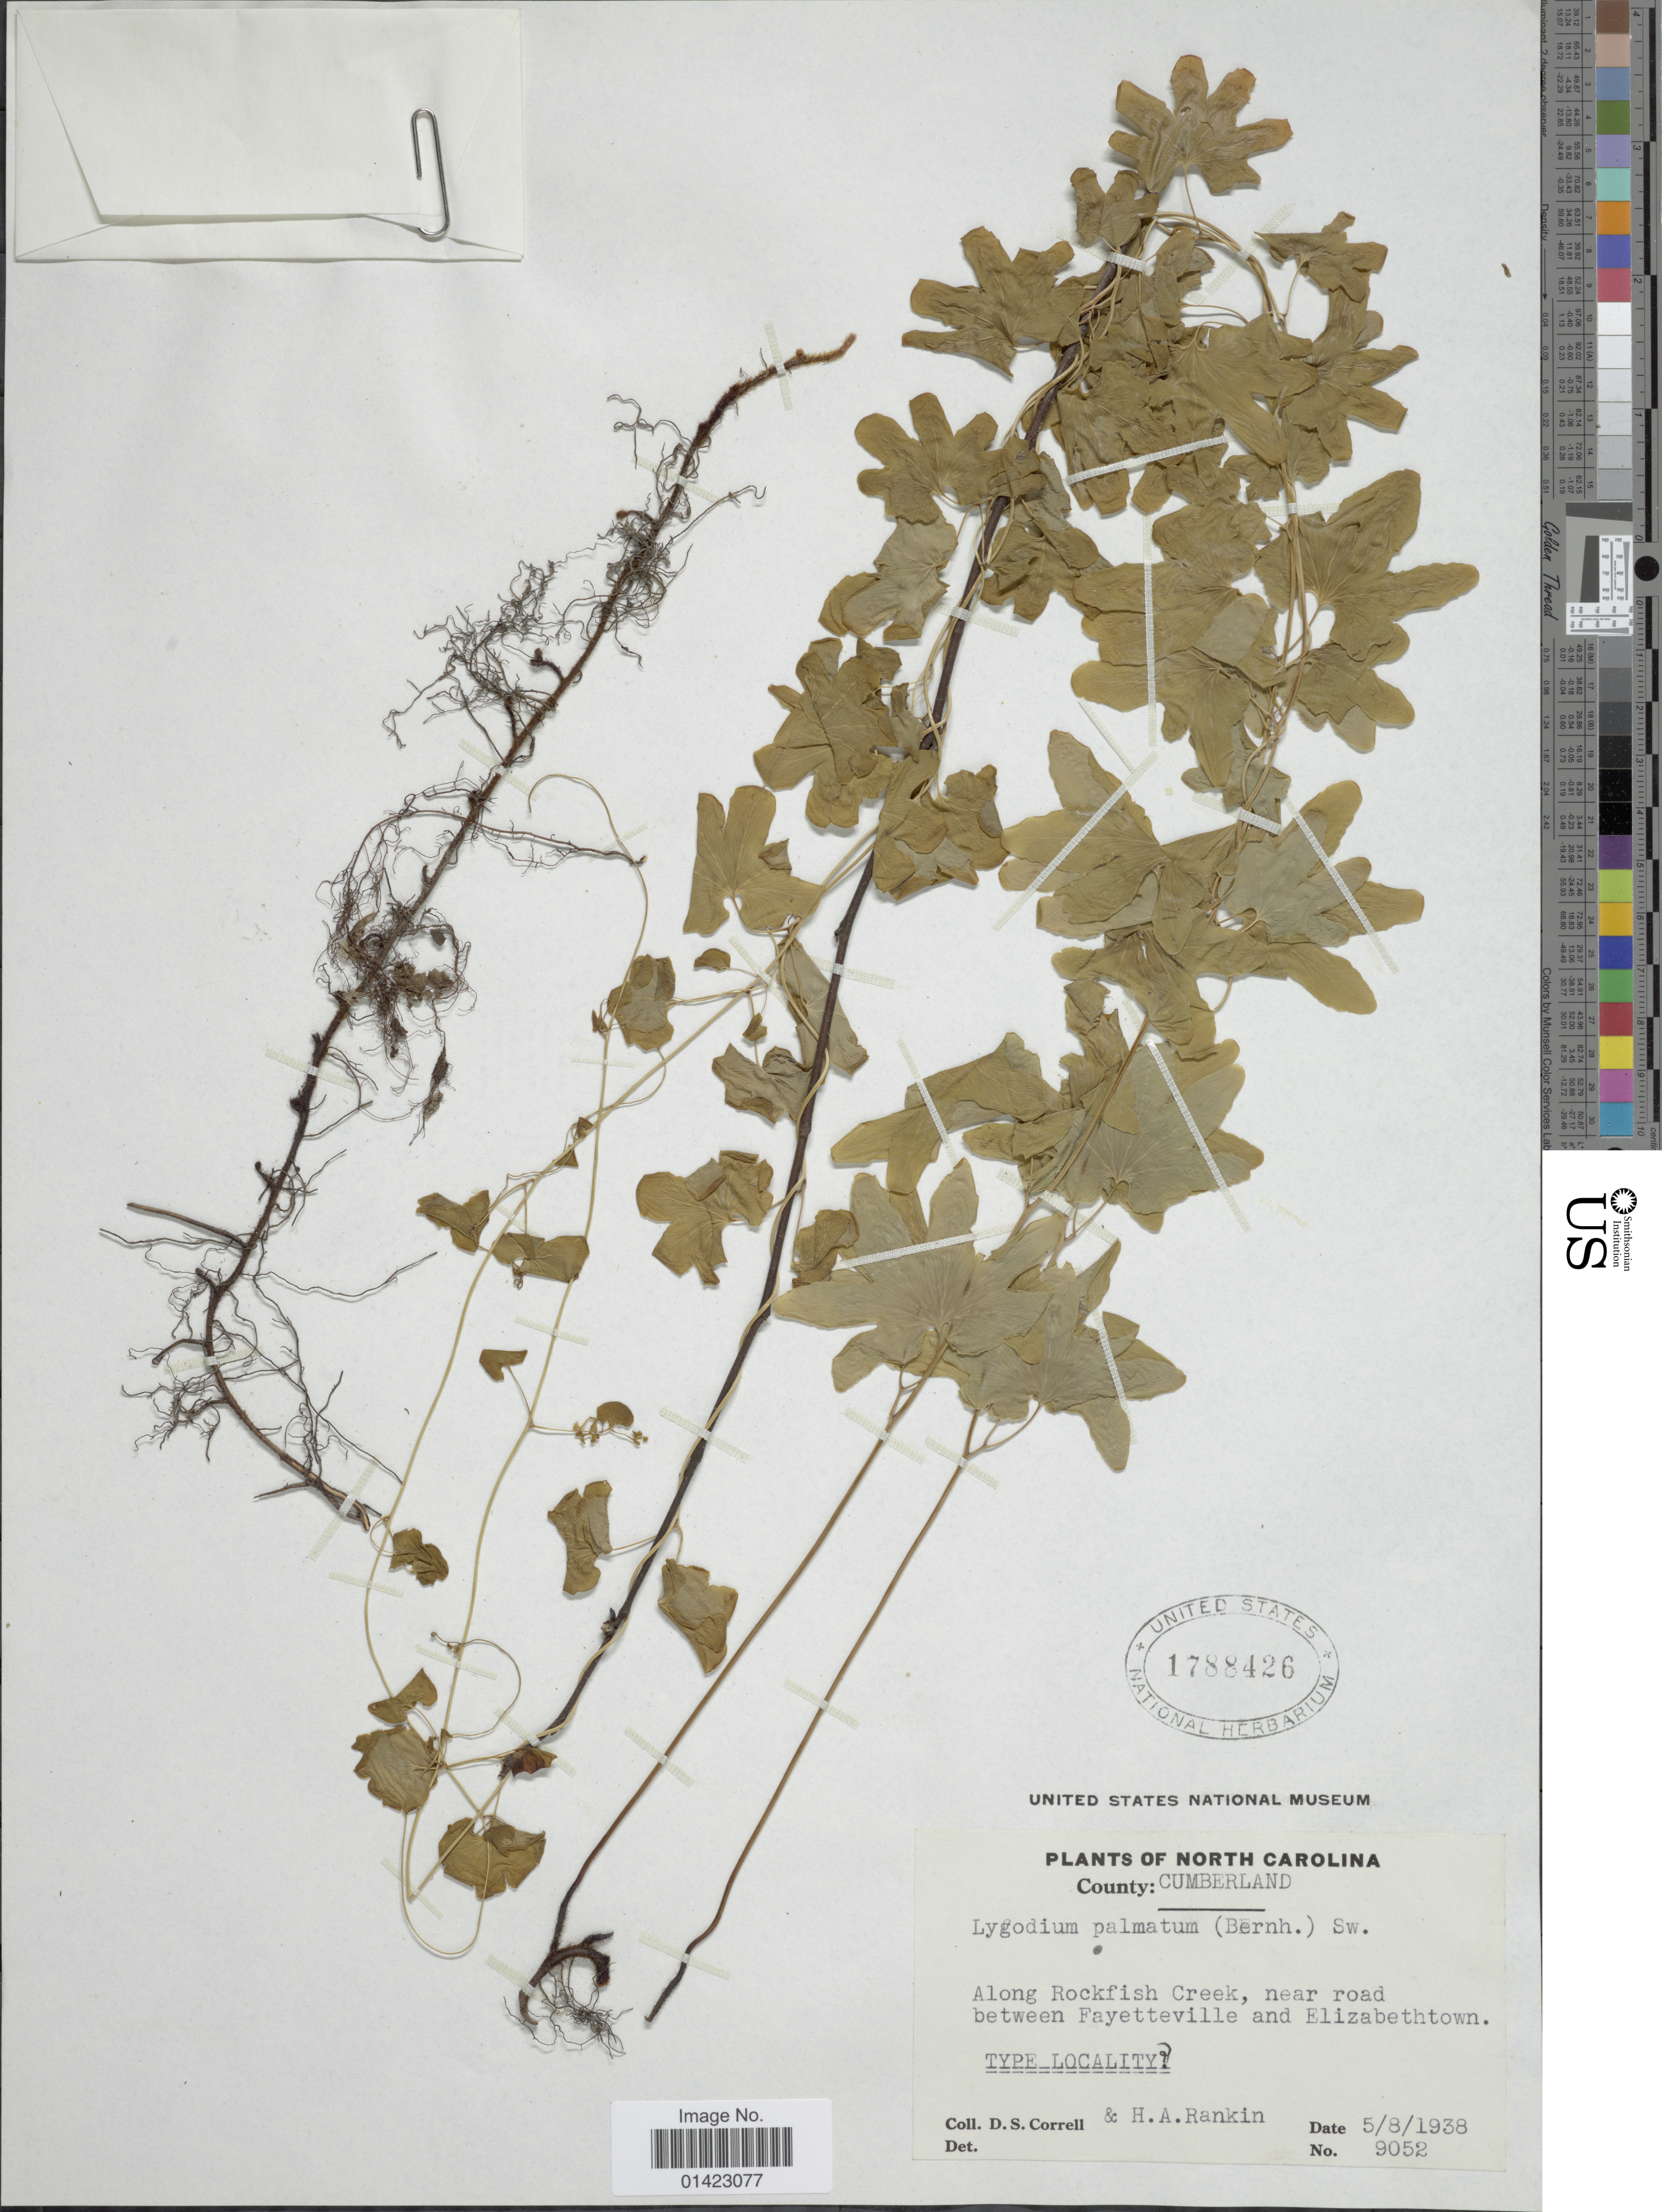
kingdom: Plantae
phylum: Tracheophyta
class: Polypodiopsida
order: Schizaeales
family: Lygodiaceae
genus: Lygodium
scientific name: Lygodium palmatum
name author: (Bernh.) Sw.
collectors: D. S. Correll & H. Rankin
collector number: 9052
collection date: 1938-08-05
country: United States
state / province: North Carolina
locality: County: Cumberland, along rockfish Creek, near road between Fayetteville and Elizabethtown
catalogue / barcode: US 1788426